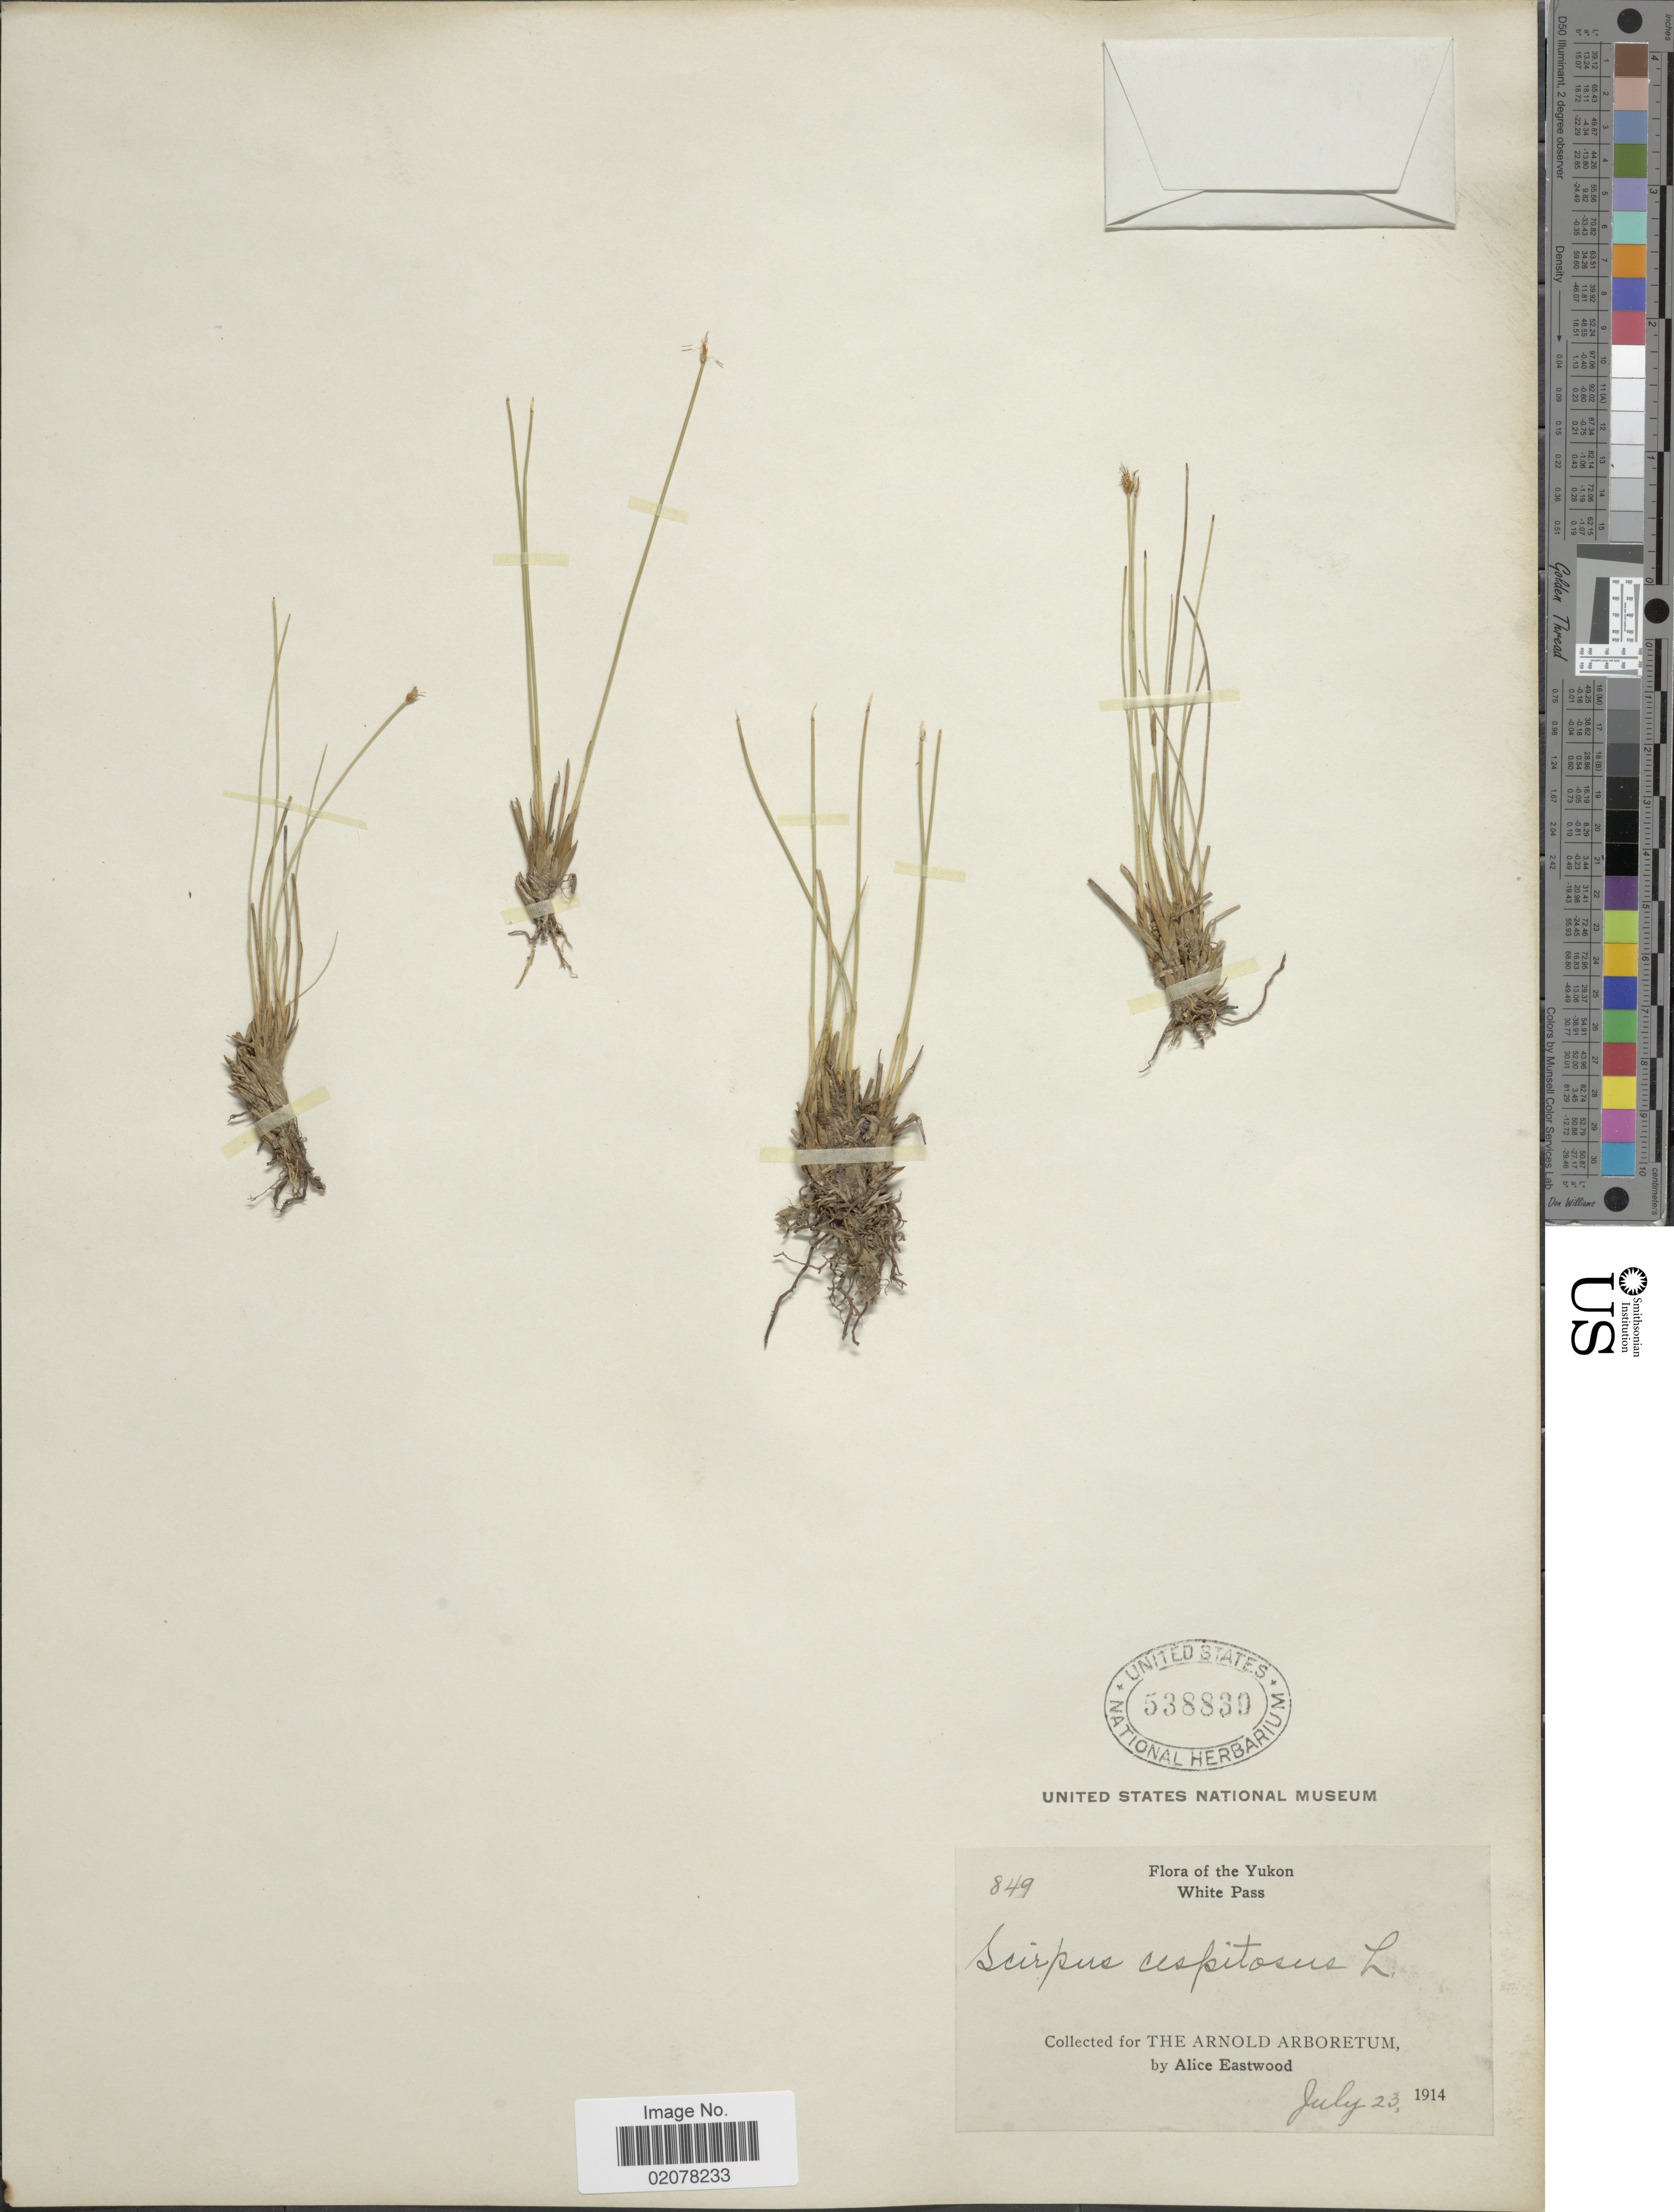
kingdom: Plantae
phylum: Tracheophyta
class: Liliopsida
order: Poales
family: Cyperaceae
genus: Trichophorum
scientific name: Trichophorum cespitosum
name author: (L.) Hartm.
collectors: A. Eastwood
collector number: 849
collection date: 1914-07-23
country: Canada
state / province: Yukon Territory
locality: Yukon, White Pass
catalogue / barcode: US 538839